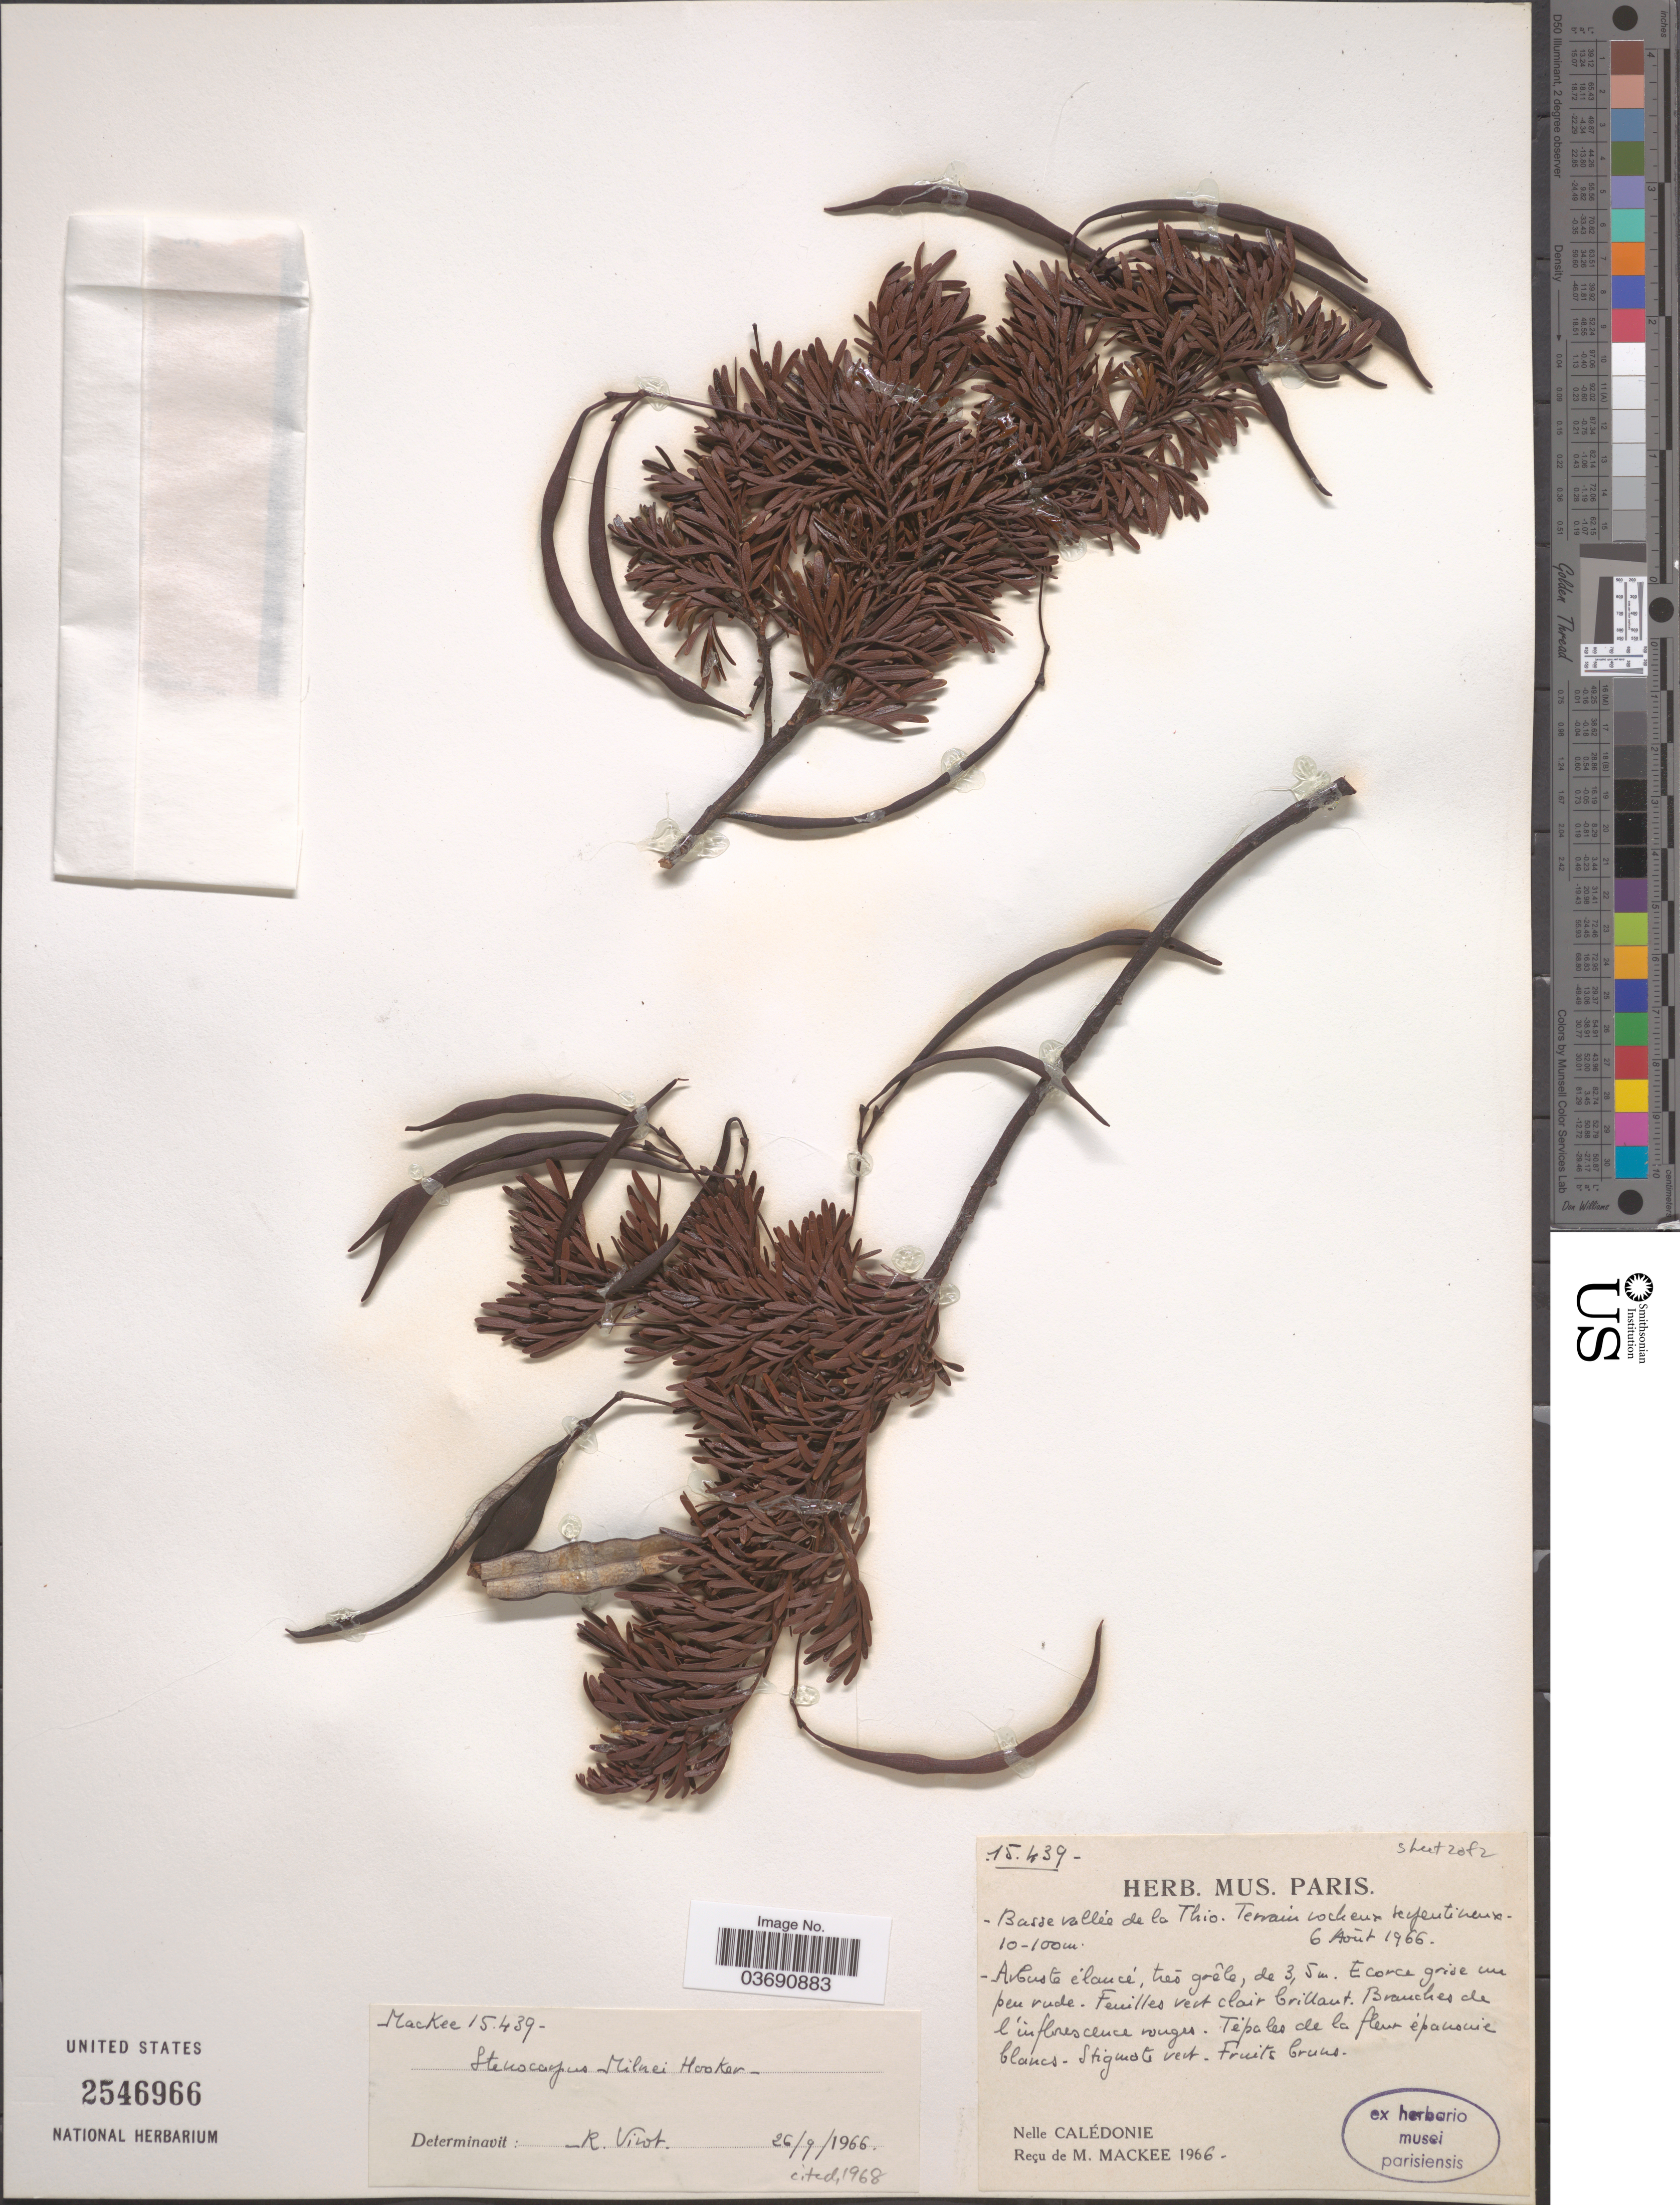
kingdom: Plantae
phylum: Tracheophyta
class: Magnoliopsida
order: Proteales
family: Proteaceae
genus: Stenocarpus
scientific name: Stenocarpus milnei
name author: Hook.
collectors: M. Mackee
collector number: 15439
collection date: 1966-08-06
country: New Caledonia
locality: Basse vallée de la Thio. Nelle Calédonie.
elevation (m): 10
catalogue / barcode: US 2546966